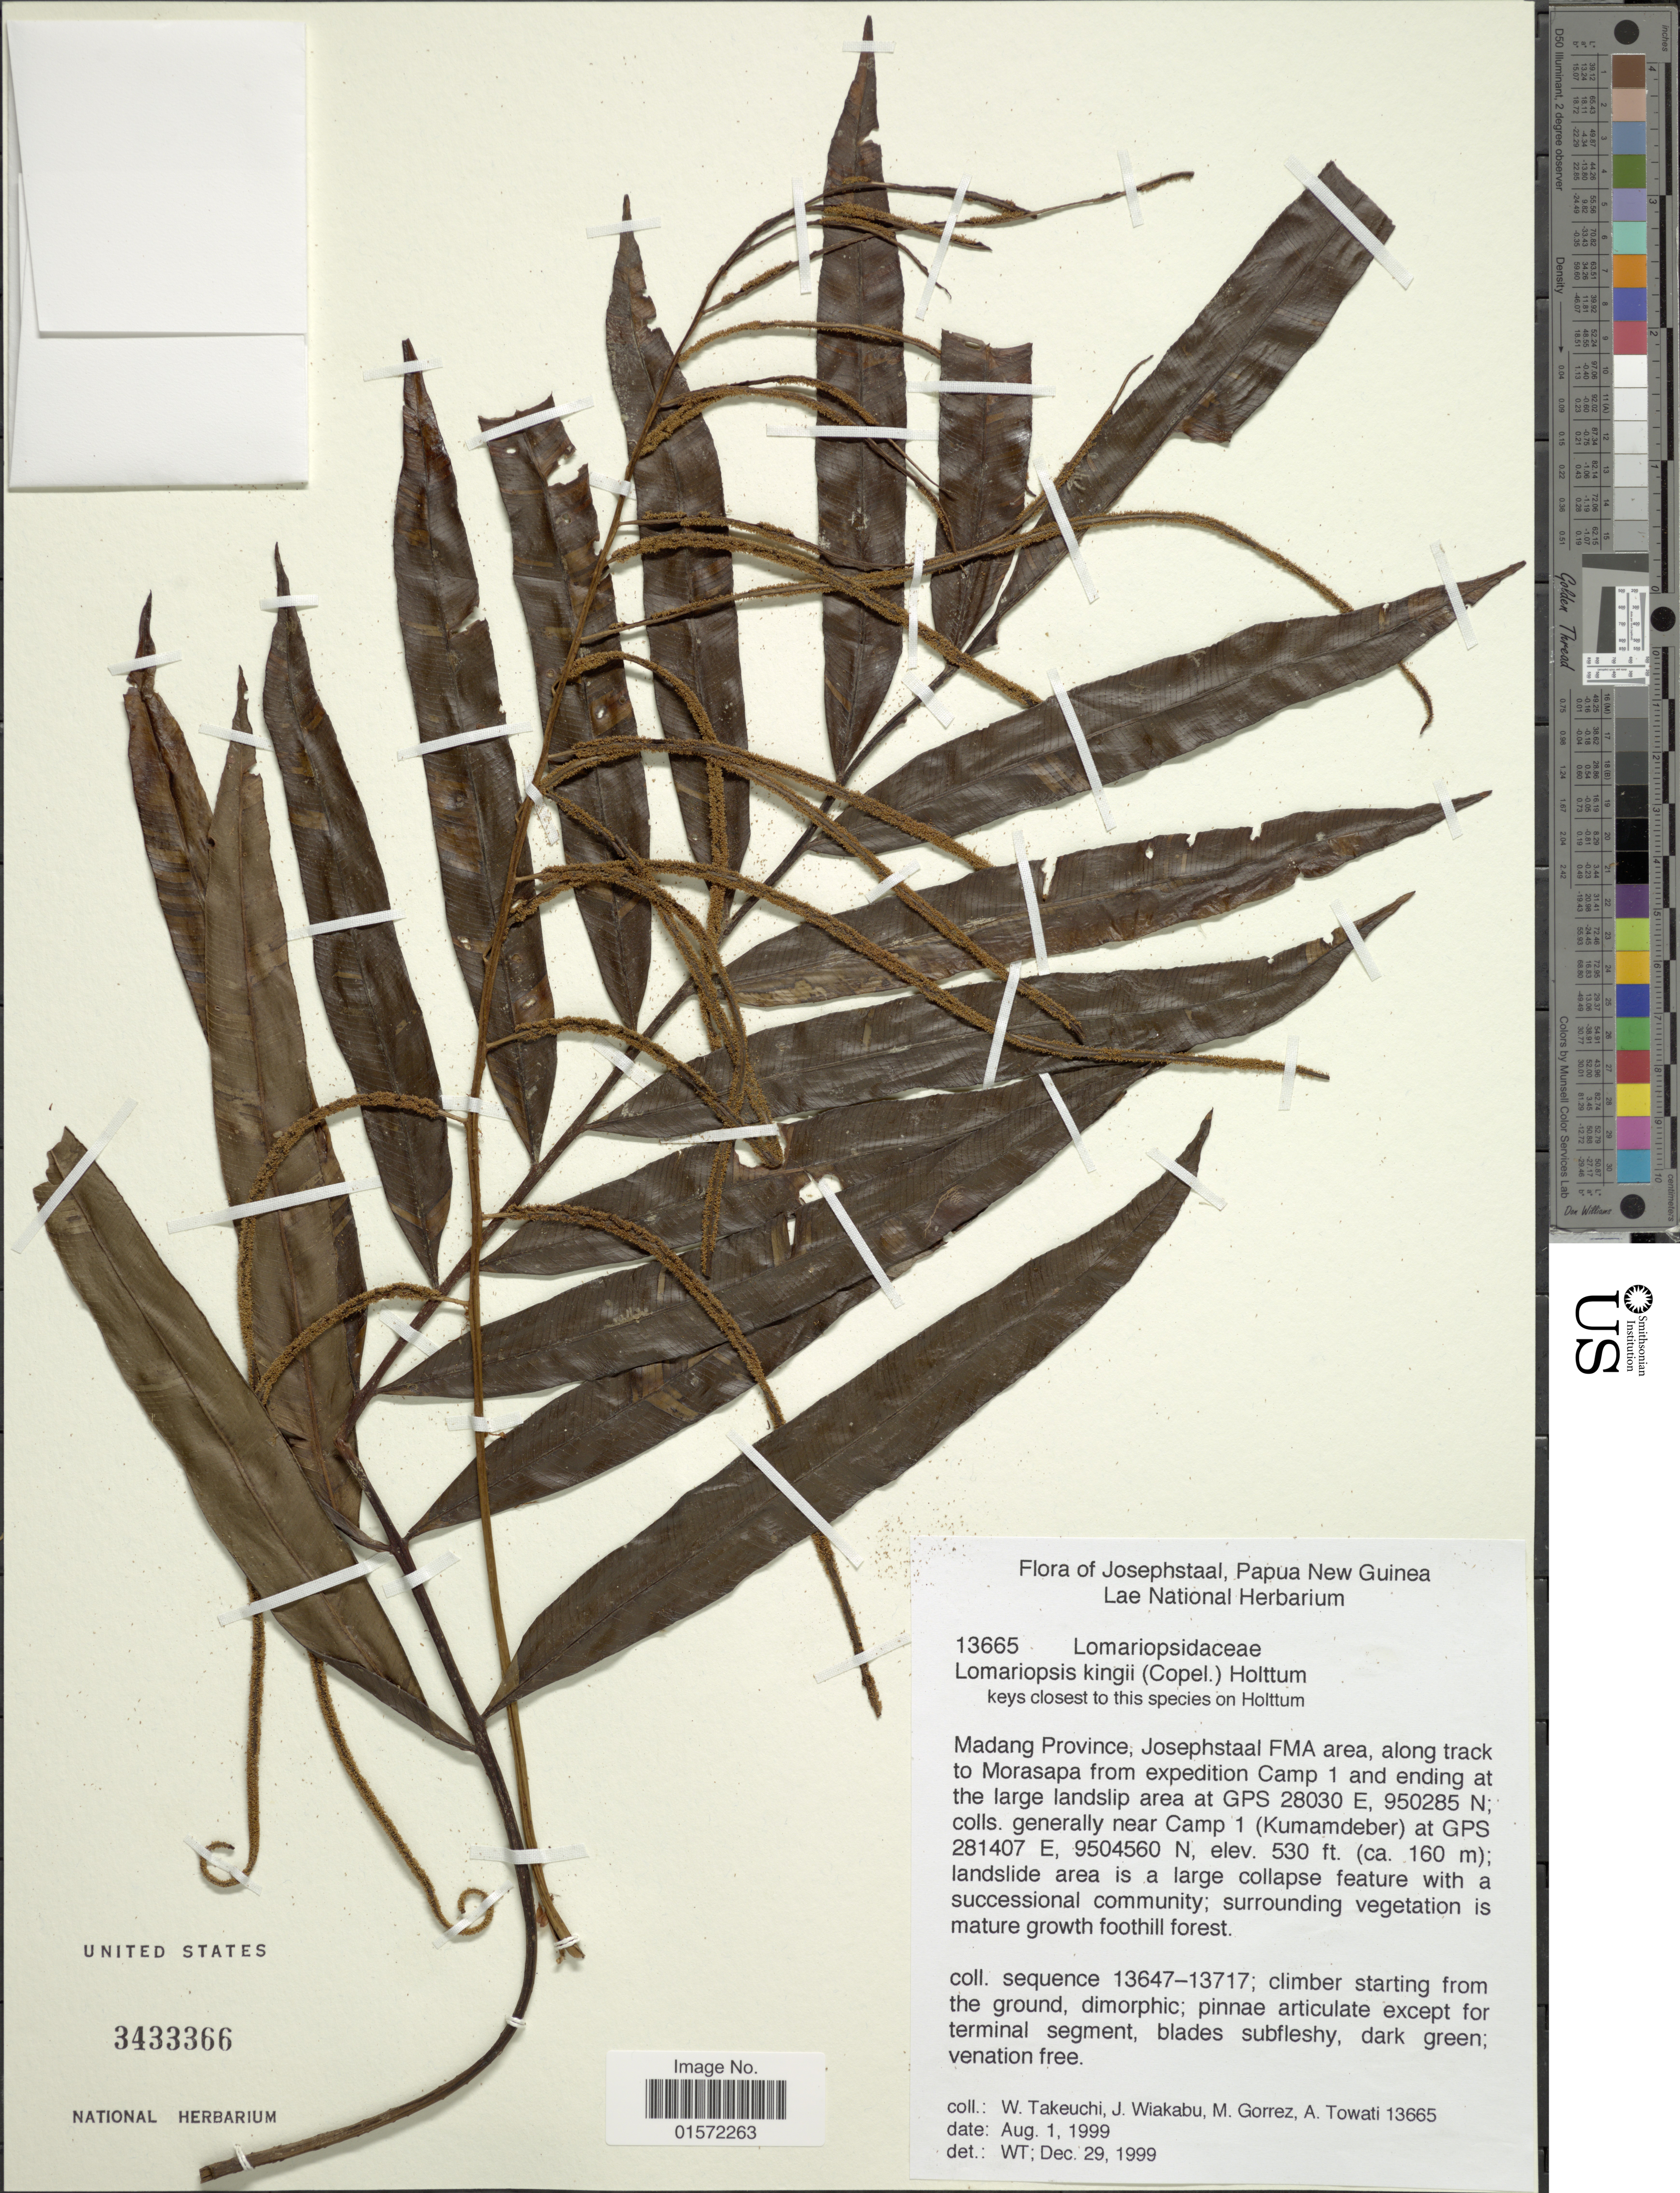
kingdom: Plantae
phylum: Tracheophyta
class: Polypodiopsida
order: Polypodiales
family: Lomariopsidaceae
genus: Lomariopsis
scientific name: Lomariopsis kingii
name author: (Copel.) Holttum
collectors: W. Takeuchi, J. Wiakabu, M. Gorrez & A. Towati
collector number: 13665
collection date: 1999-08-01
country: Papua New Guinea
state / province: Madang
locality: Josephstaal FMA area, along track to Morasapa from expedition Camp 1 and ending at the large landslip area at GPS 28030 E, 950285 N; colls. generally near Camp 1 (Kumamdeber) at GPS 281407 E, 9504560 N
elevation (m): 162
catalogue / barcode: US 3433366